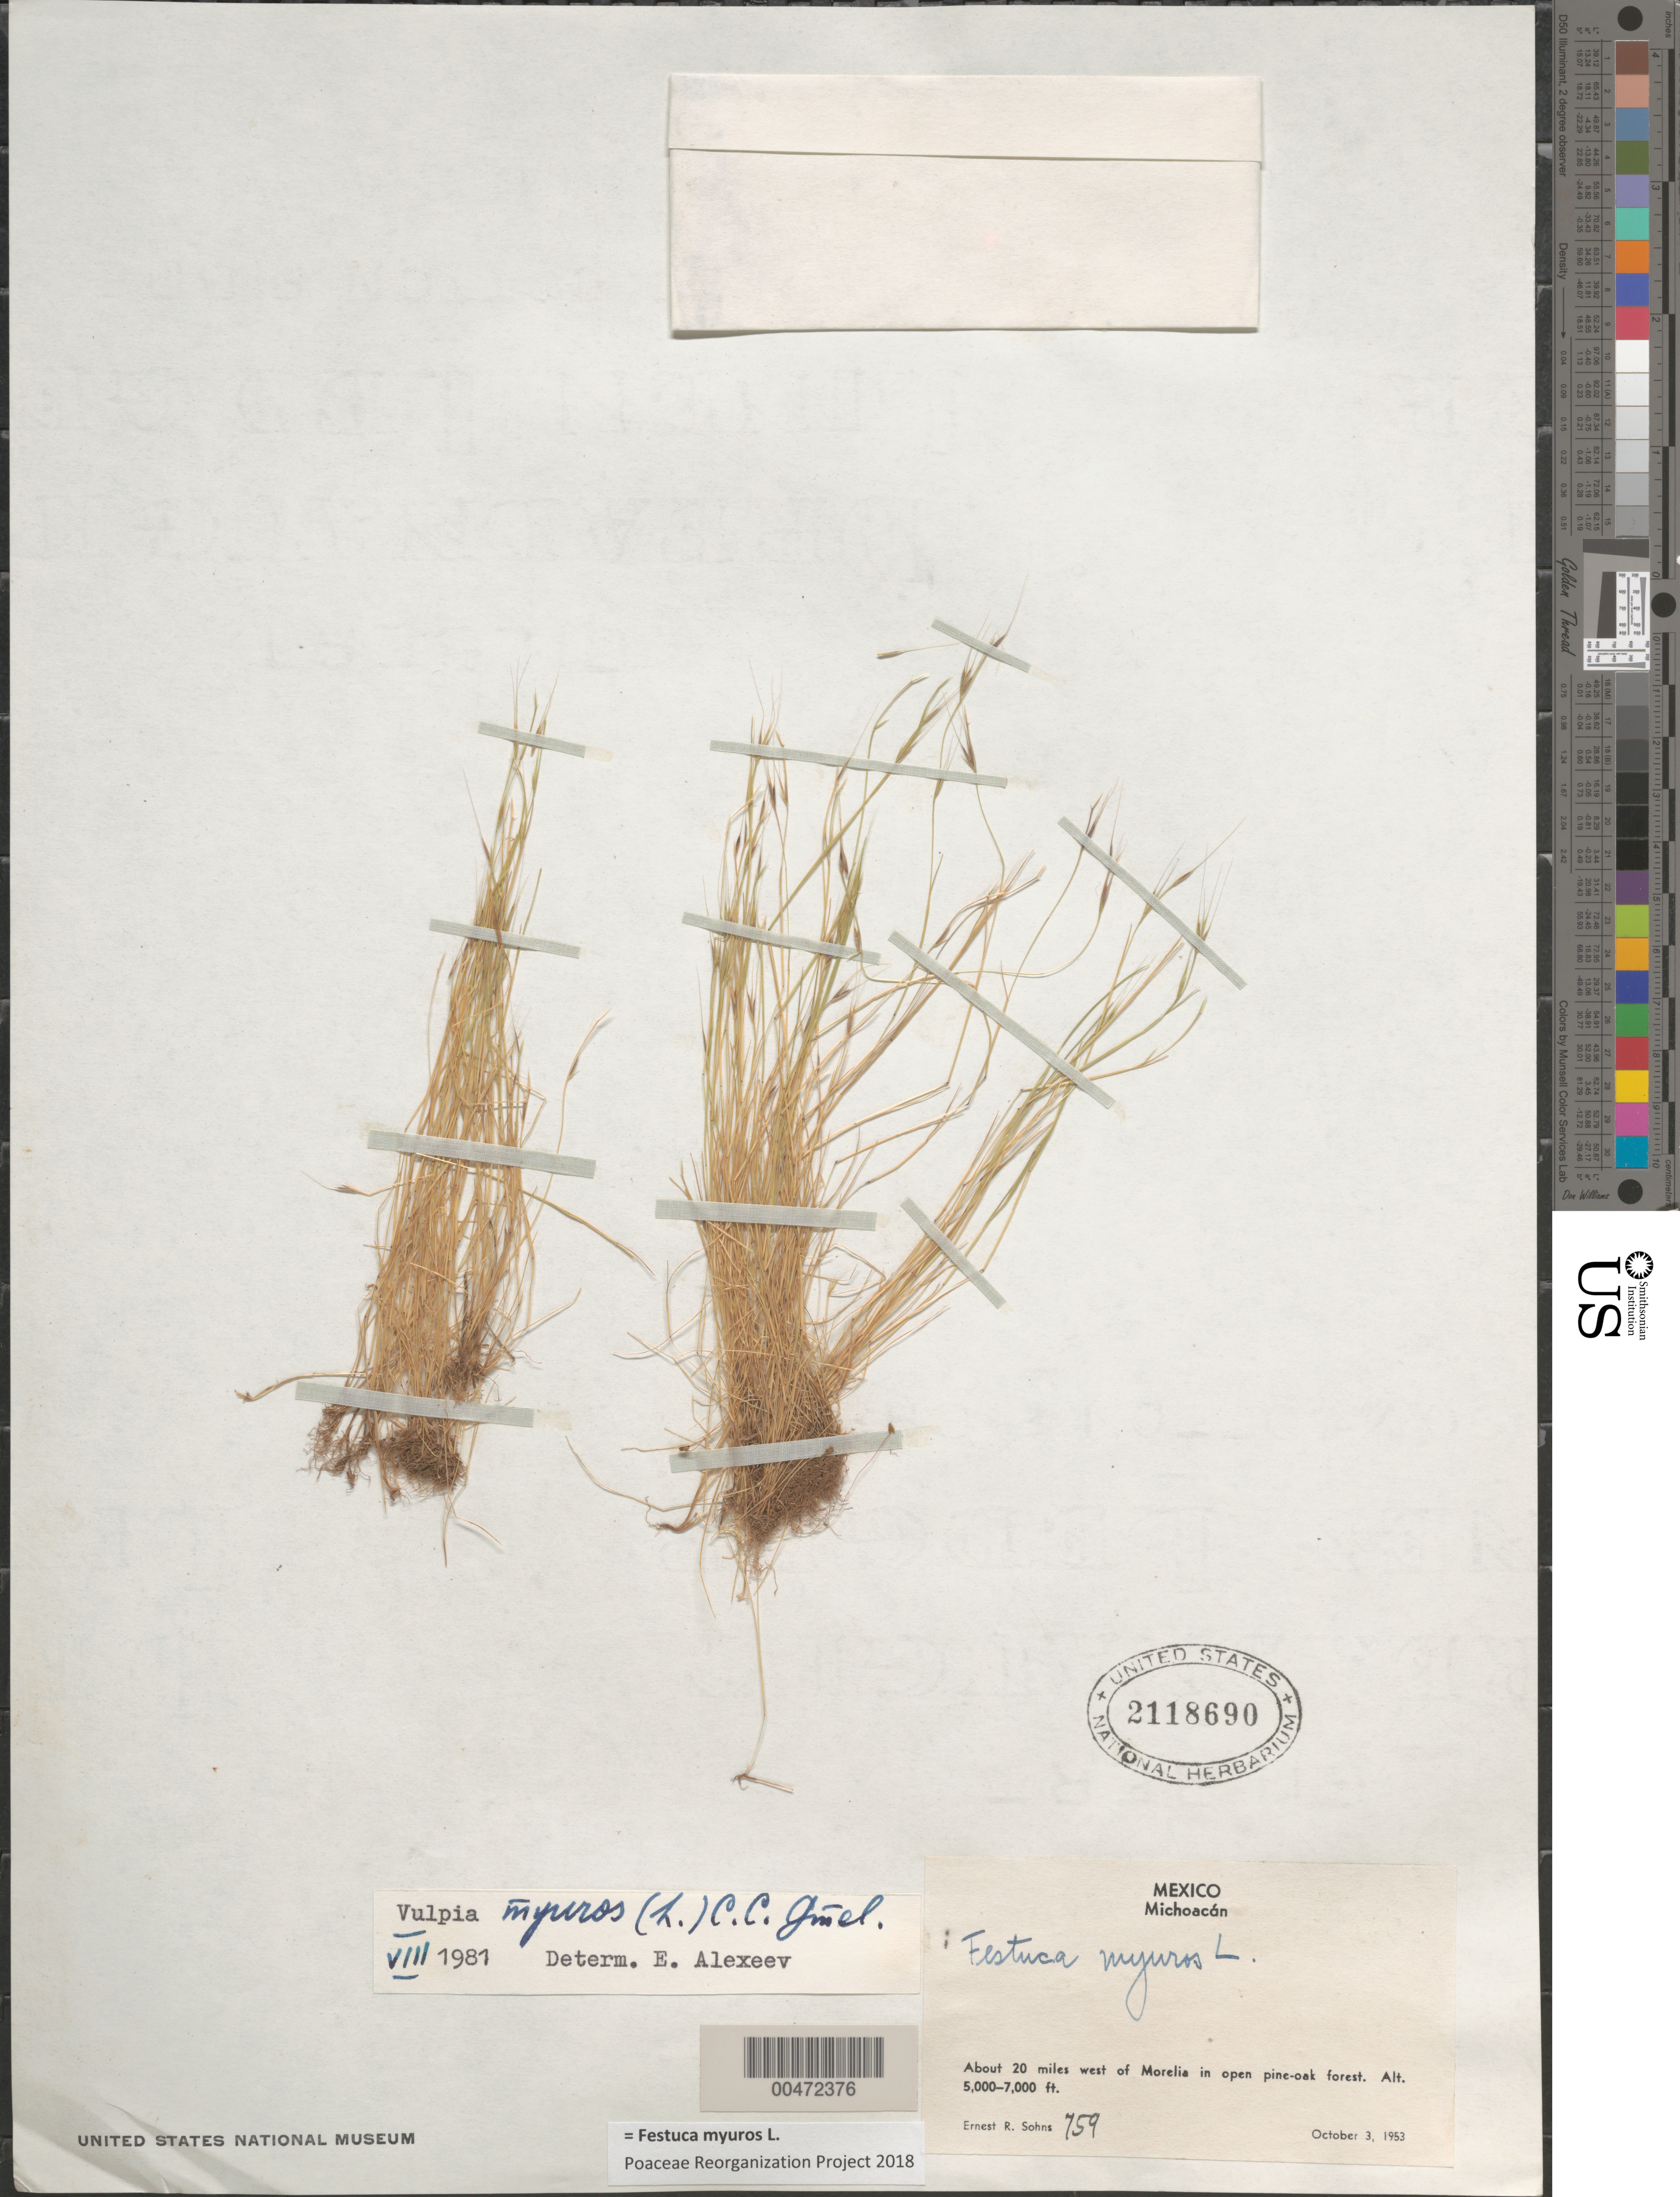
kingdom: Plantae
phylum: Tracheophyta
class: Liliopsida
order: Poales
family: Poaceae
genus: Festuca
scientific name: Festuca myuros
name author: L.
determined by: Poaceae Reorganization Project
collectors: E. R. Sohns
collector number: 759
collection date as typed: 3 Oct 1953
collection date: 1953-10-03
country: Mexico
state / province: Michoacán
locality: About 20 mi W of Morelia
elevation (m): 1524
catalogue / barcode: US 2118690